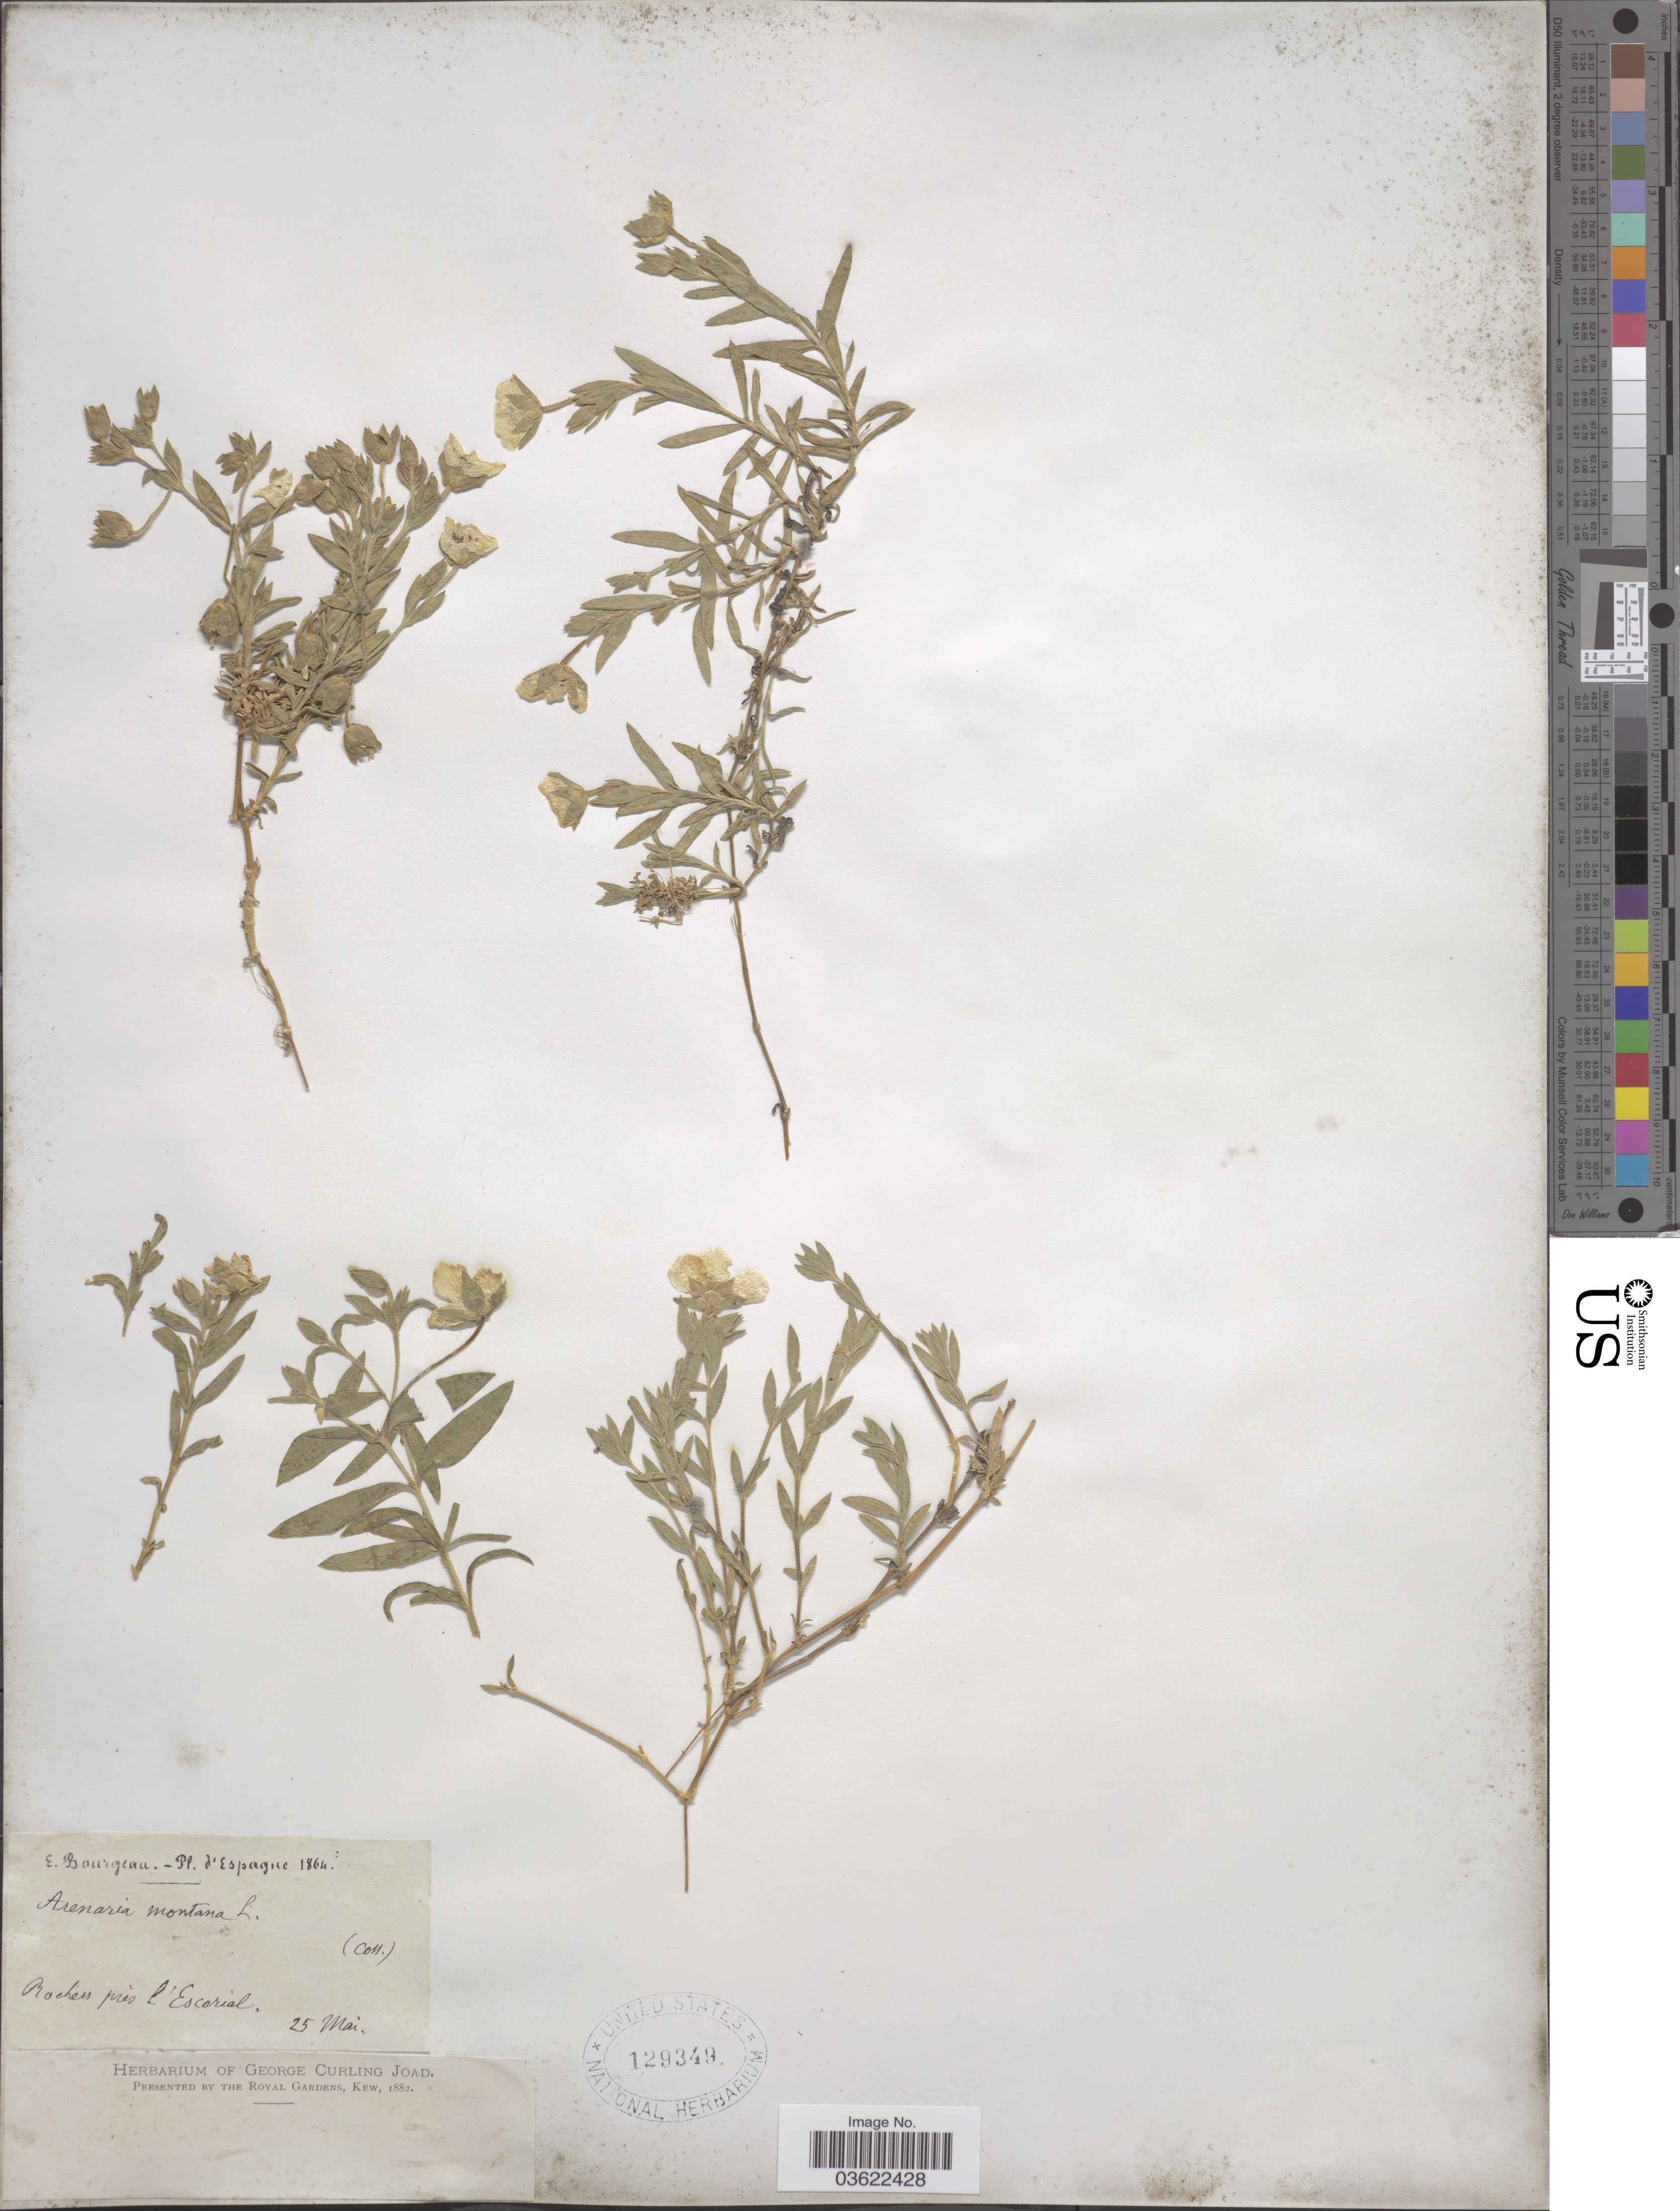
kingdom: Plantae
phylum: Tracheophyta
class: Magnoliopsida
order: Caryophyllales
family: Caryophyllaceae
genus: Arenaria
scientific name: Arenaria montana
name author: L.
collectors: E. Bourgeau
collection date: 1864-05-25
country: Spain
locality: D'Espagne. Rochers près l'Escorial.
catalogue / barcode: US 129349